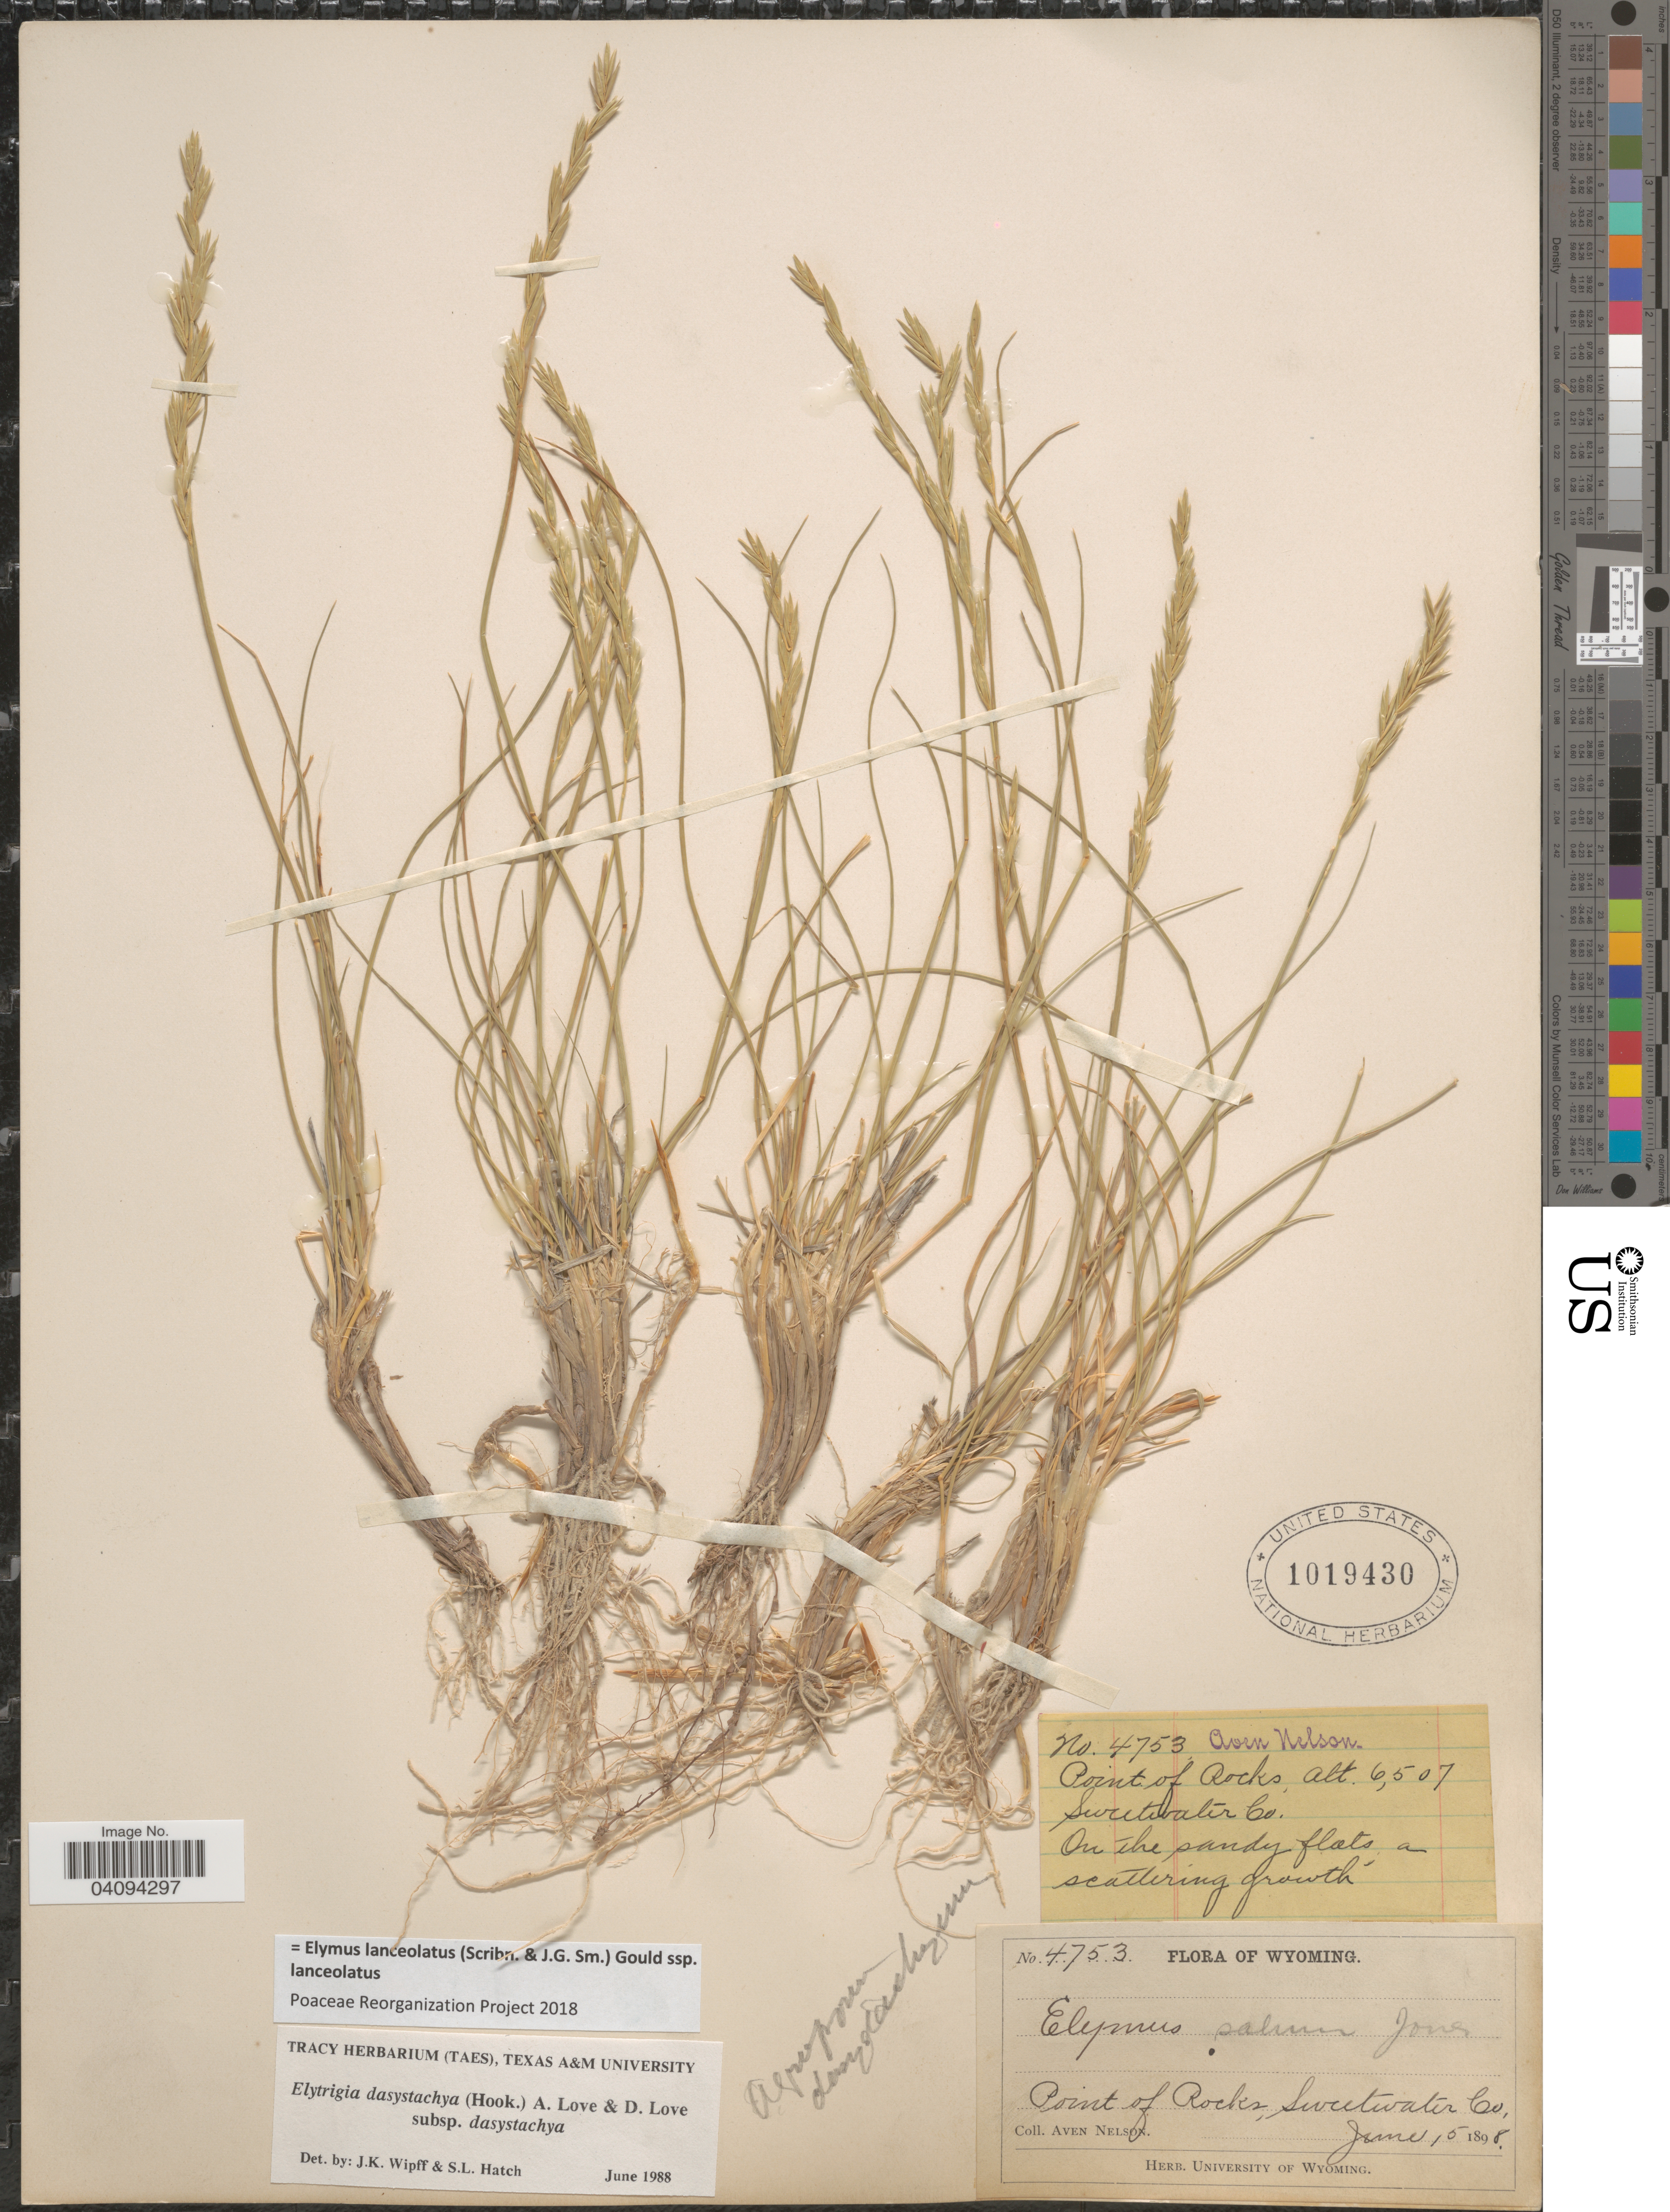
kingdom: Plantae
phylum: Tracheophyta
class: Liliopsida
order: Poales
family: Poaceae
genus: Elymus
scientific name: Elymus lanceolatus subsp. lanceolatus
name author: (Scribn. & J.G. Sm.) Gould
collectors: A. Nelson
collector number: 4753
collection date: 1898-06-15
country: United States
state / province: Wyoming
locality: Point of Rocks. Sweetwater Co. On the sandy flats on scattering growth.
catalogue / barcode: US 1019430